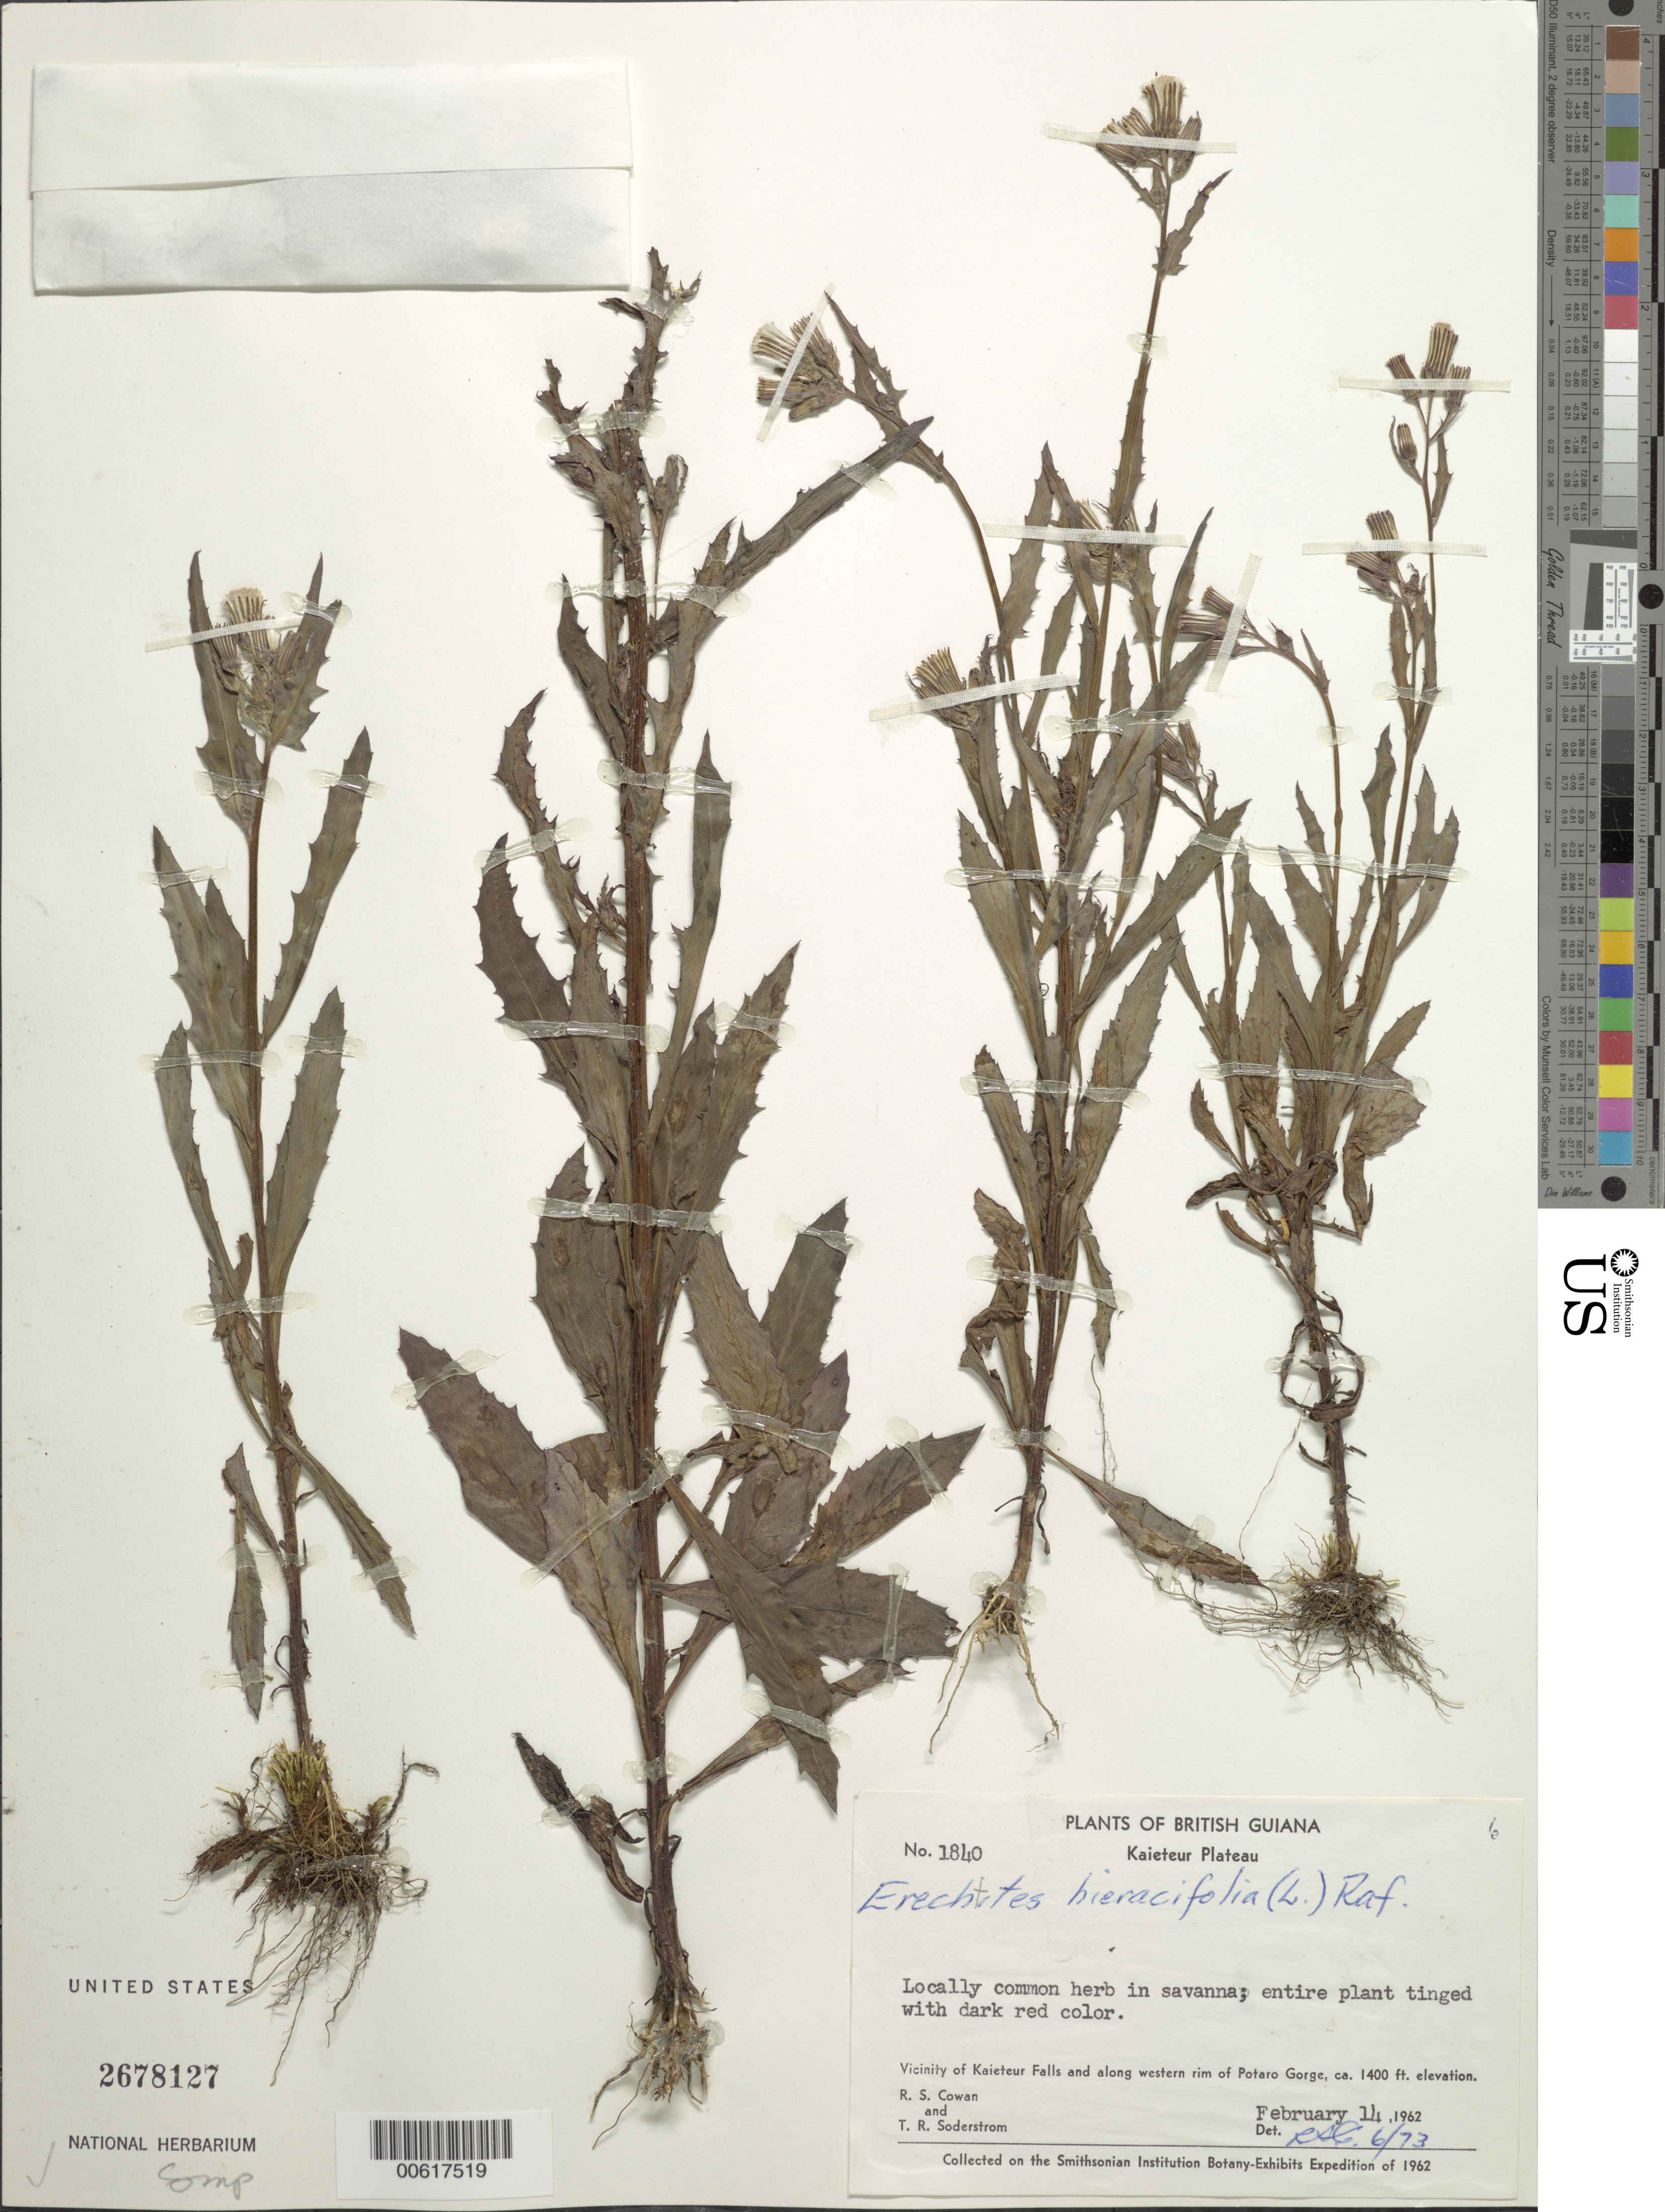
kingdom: Plantae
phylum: Tracheophyta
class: Magnoliopsida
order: Asterales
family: Asteraceae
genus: Erechtites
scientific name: Erechtites hieraciifolius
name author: (L.) Raf. ex DC.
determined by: Pruski, J. F.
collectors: R. S. Cowan & T. R. Soderstrom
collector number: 1840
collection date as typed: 14-Feb-62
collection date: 1962-02-14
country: Guyana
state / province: Potaro-Siparuni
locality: Kaieteur Plateau, Kaieteur Falls, Potaro Gorge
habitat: Savanna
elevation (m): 427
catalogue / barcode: US 2678127